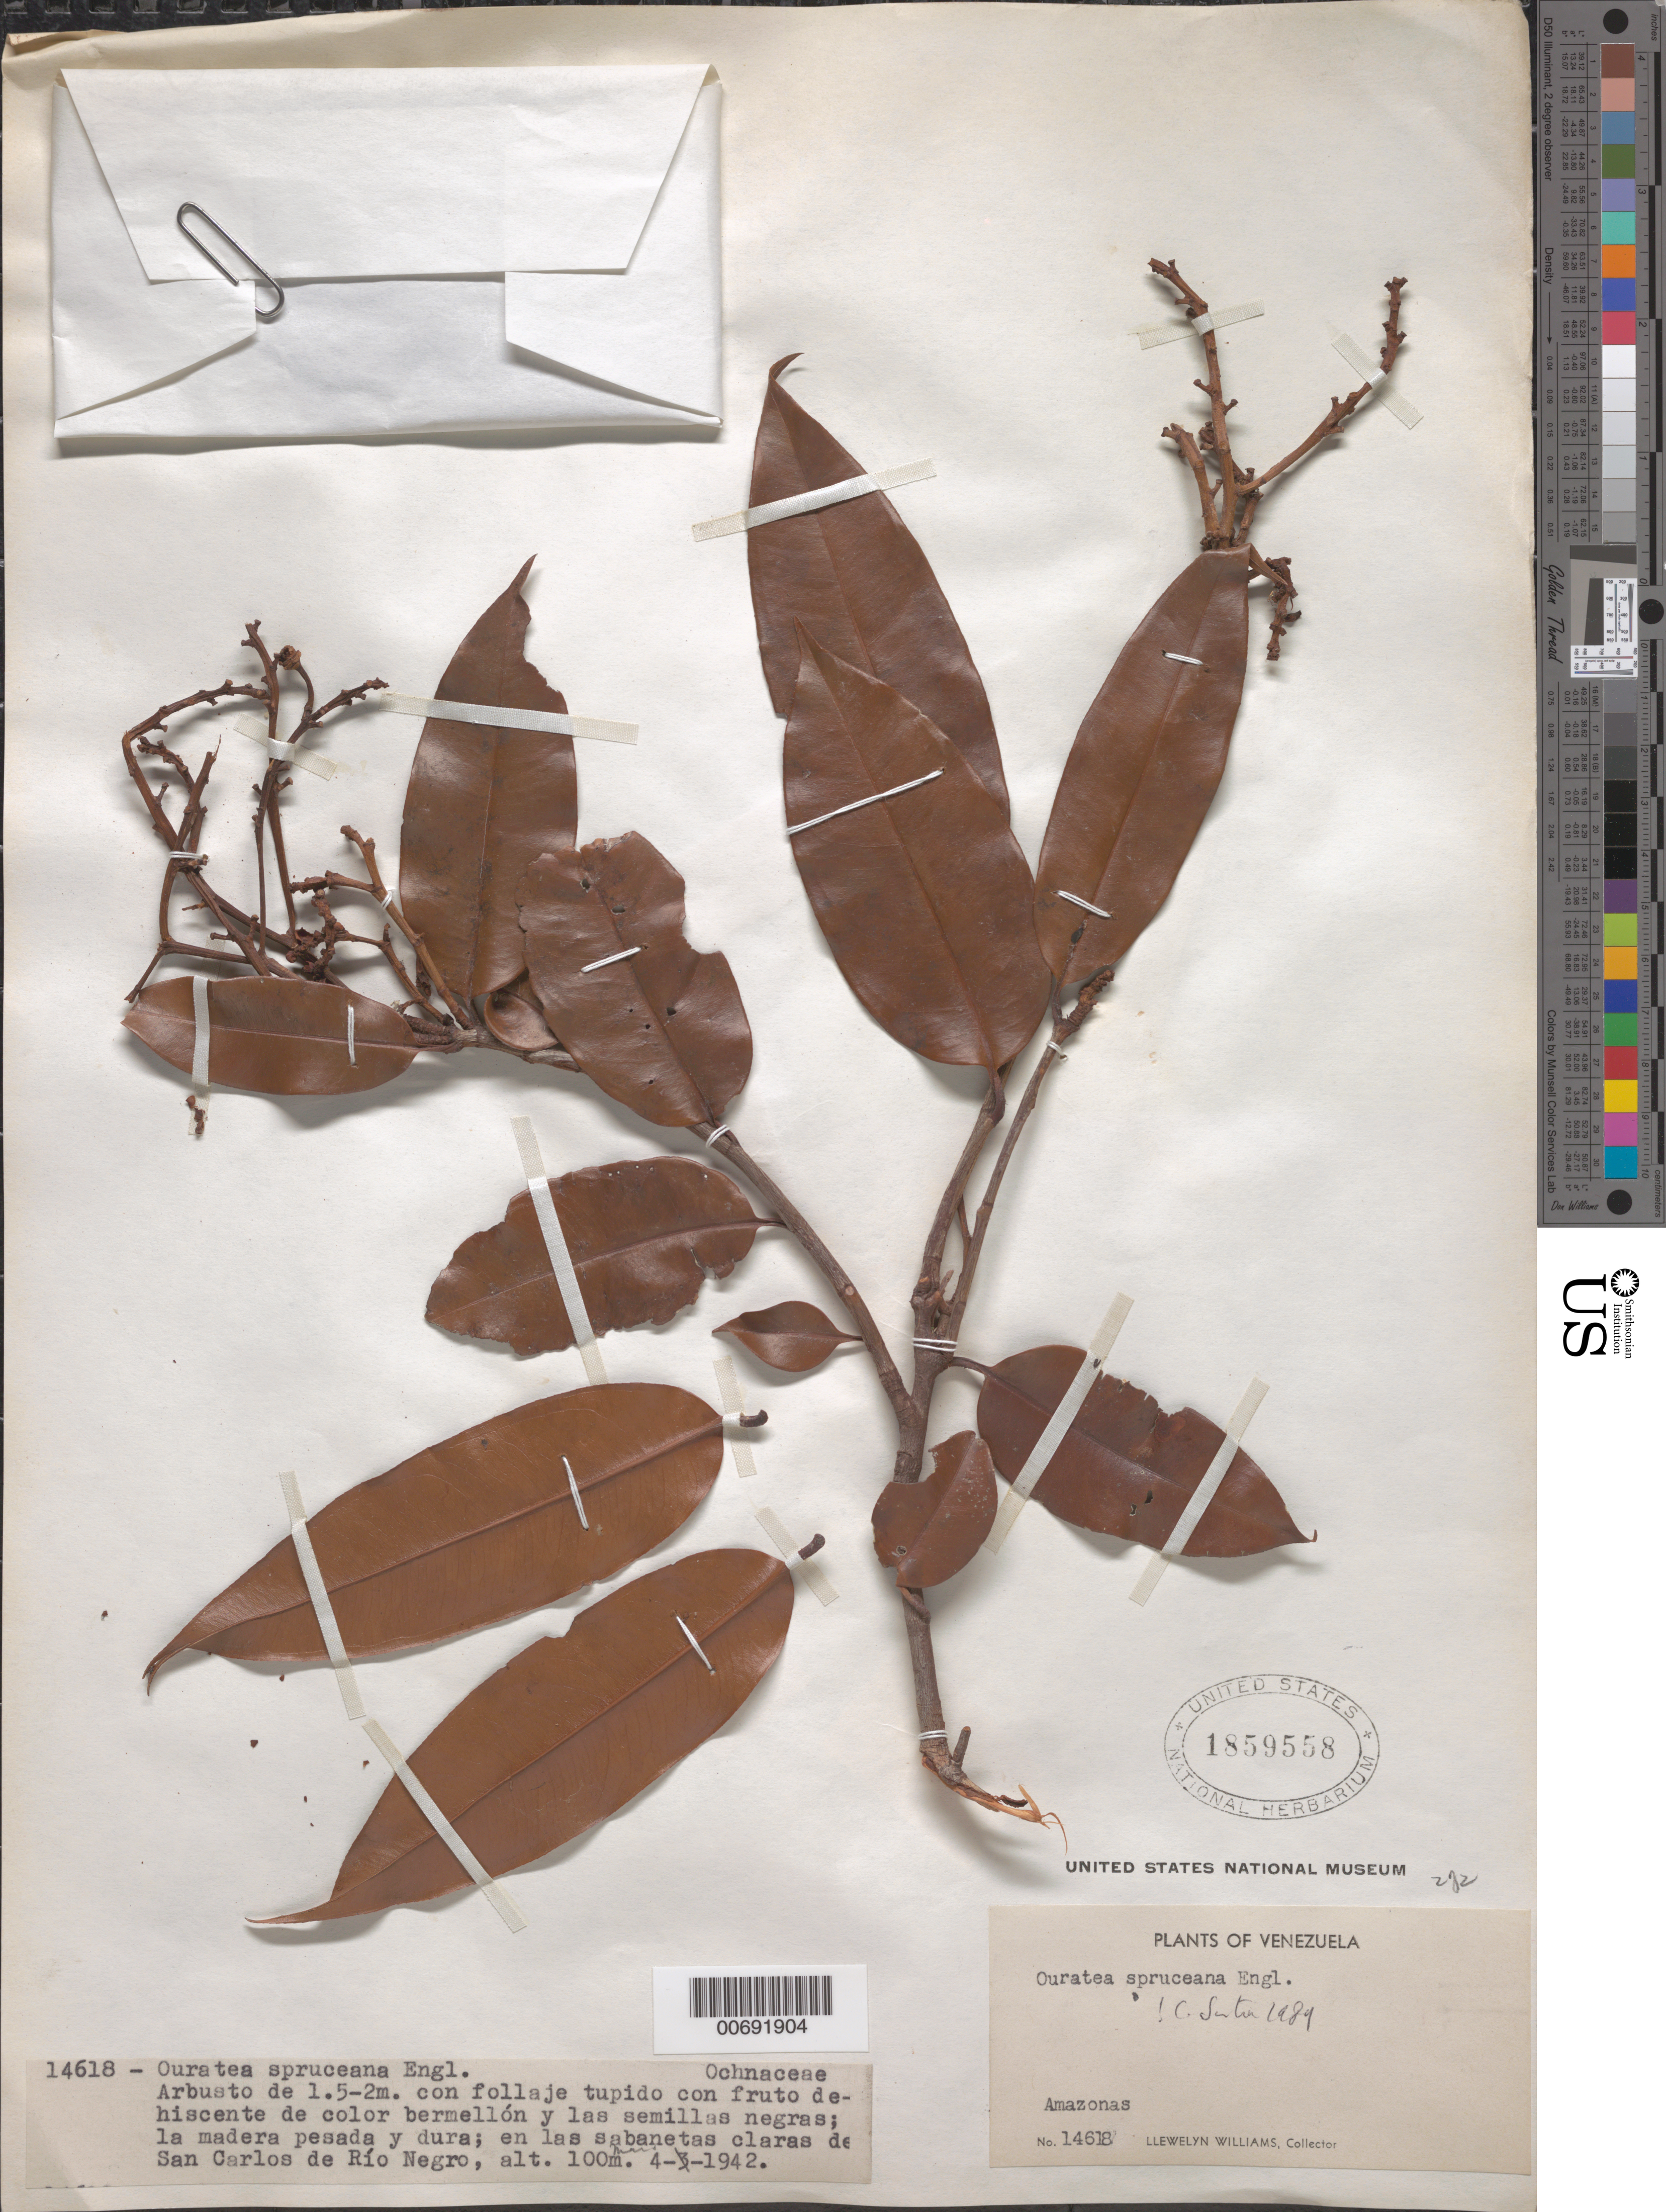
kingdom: Plantae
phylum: Tracheophyta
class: Magnoliopsida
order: Malpighiales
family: Ochnaceae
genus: Ouratea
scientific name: Ouratea spruceana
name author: Engl.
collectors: Ll. Williams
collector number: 14618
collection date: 1942-03-04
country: Venezuela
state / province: Amazonas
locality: En las sabanetas claras de San Carlos de Río Negro.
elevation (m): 100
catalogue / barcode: US 1859558